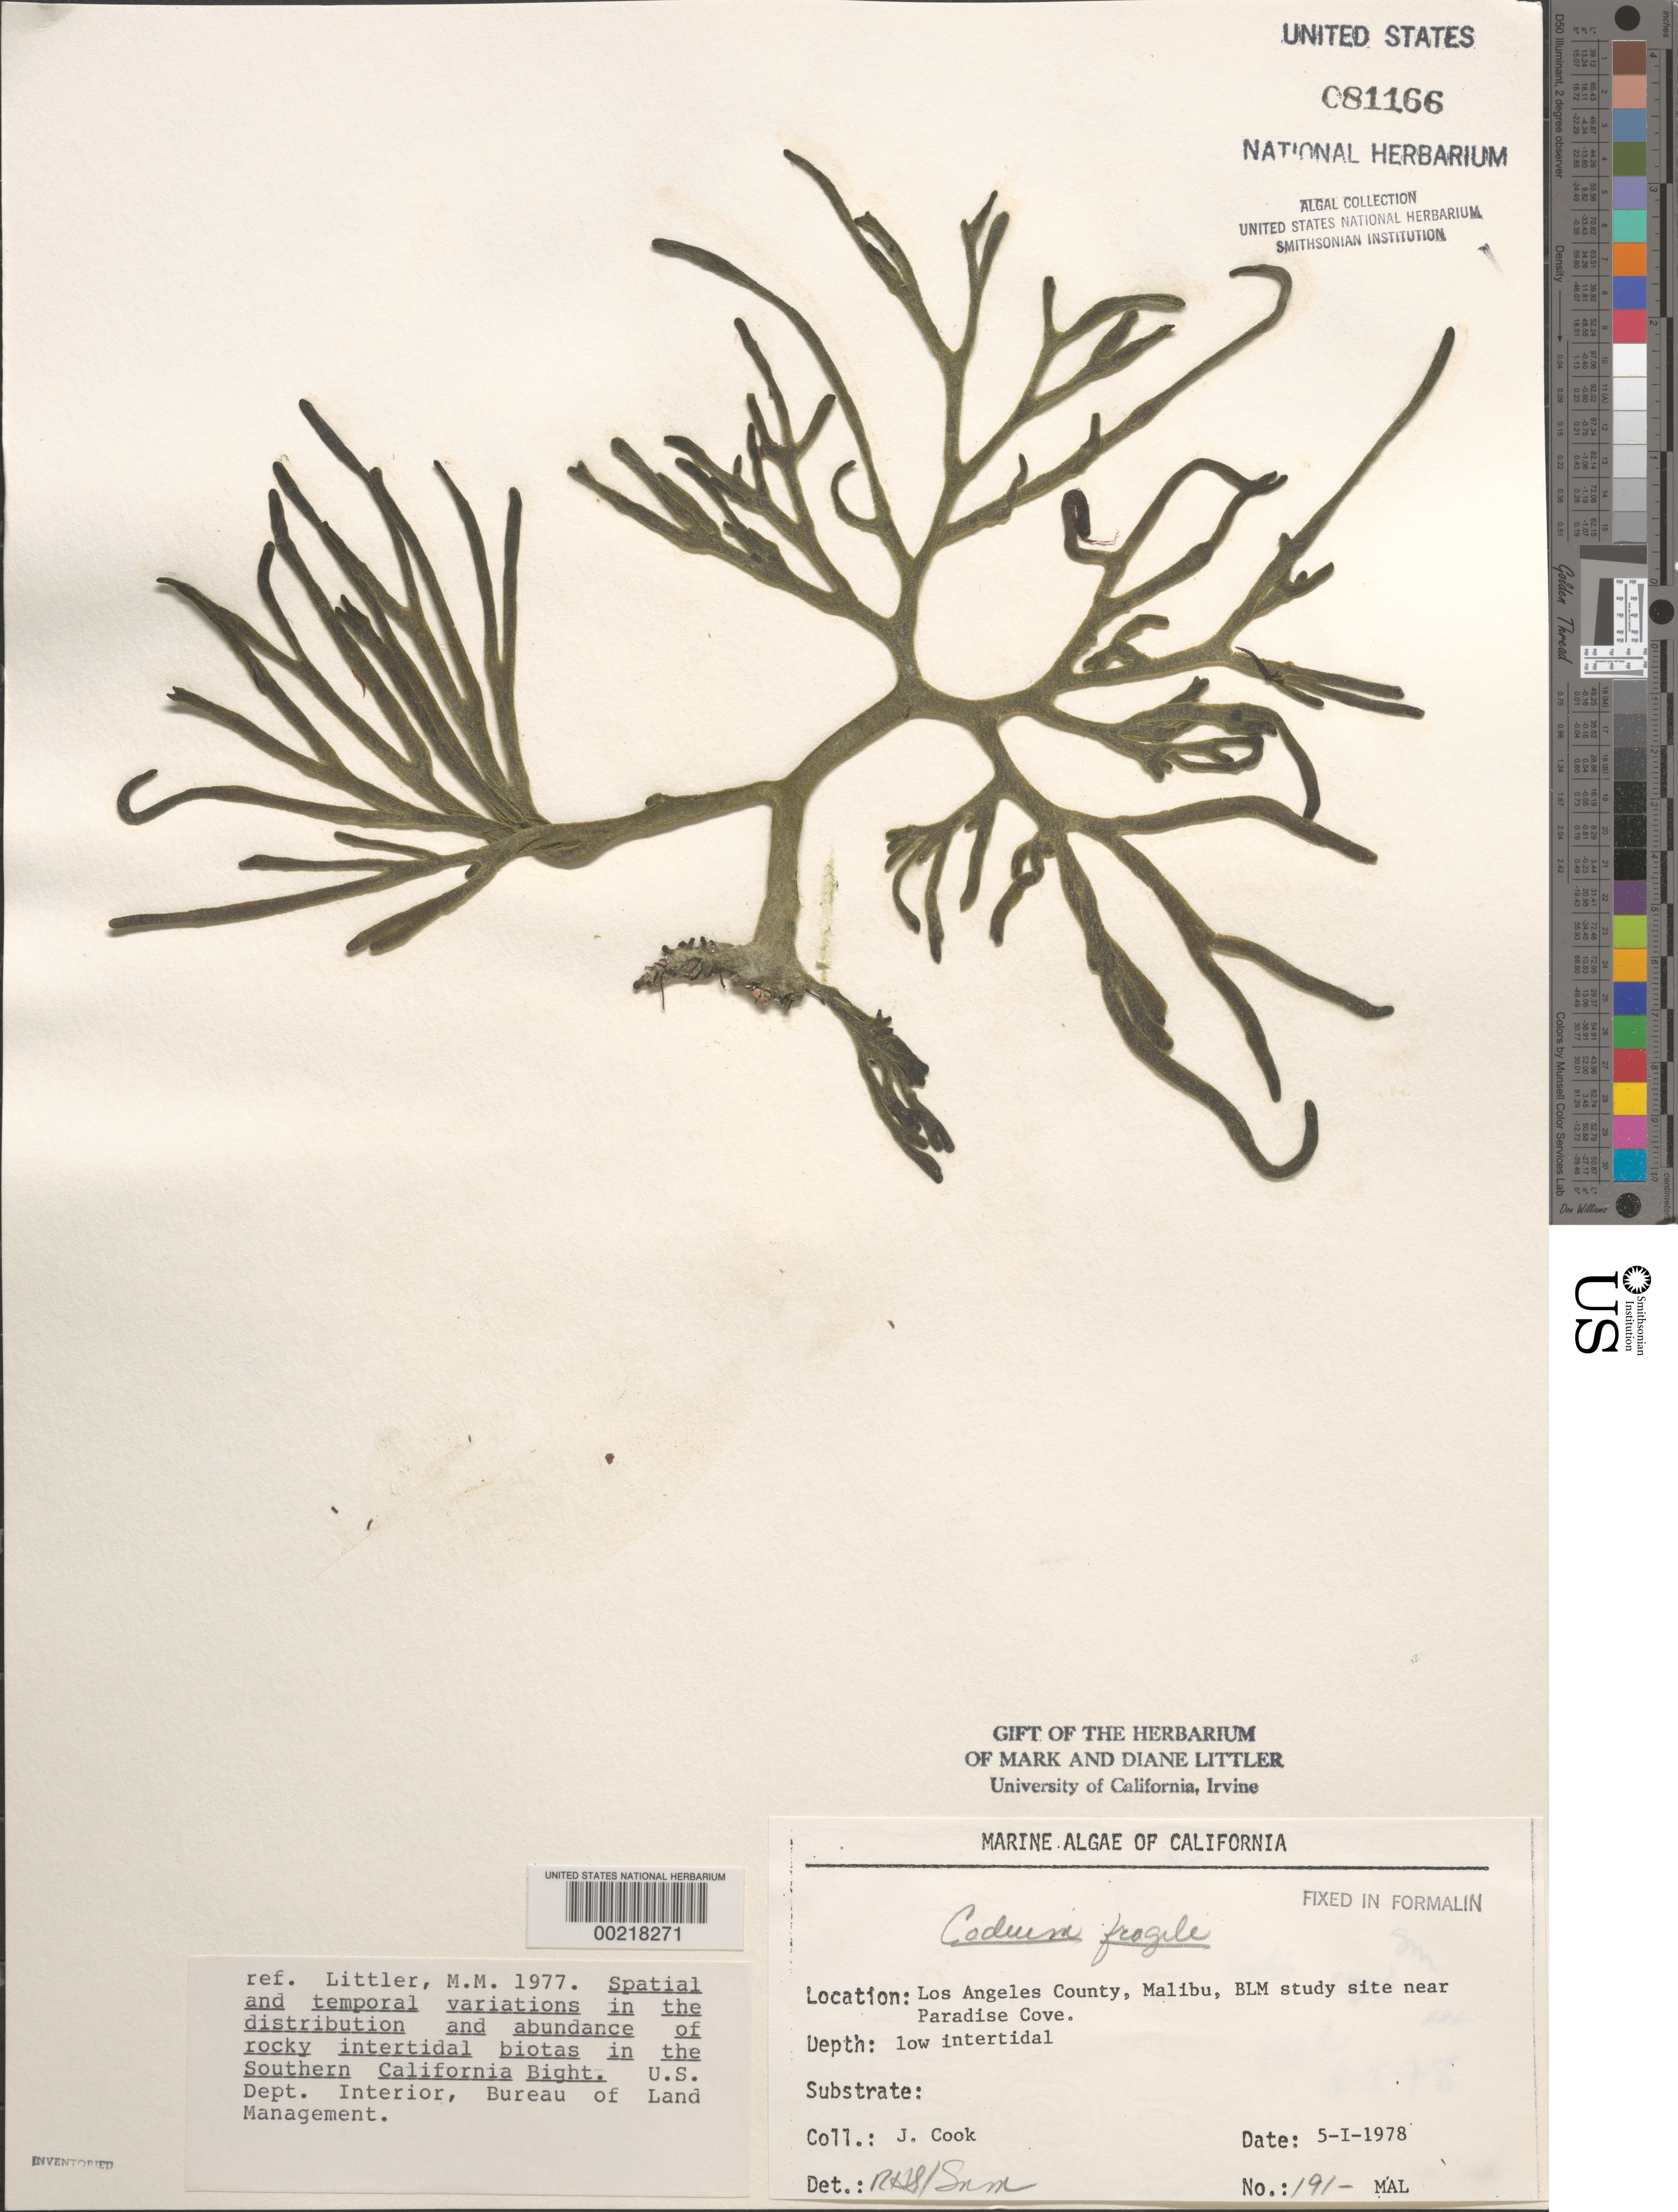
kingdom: Plantae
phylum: Chlorophyta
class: Ulvophyceae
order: Bryopsidales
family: Codiaceae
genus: Codium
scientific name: Codium fragile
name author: (Suringar) P. Hariot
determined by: Sims, Robert H.; Murray, S. N.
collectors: J. Cook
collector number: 191-mal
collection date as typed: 05 Jan 1978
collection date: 1978-01-05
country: United States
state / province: California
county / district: Los Angeles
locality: Malibu, near Paradise Cove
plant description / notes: BLM-SOCALBIGHT Rocky Intertidal Survey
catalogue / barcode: US 81166